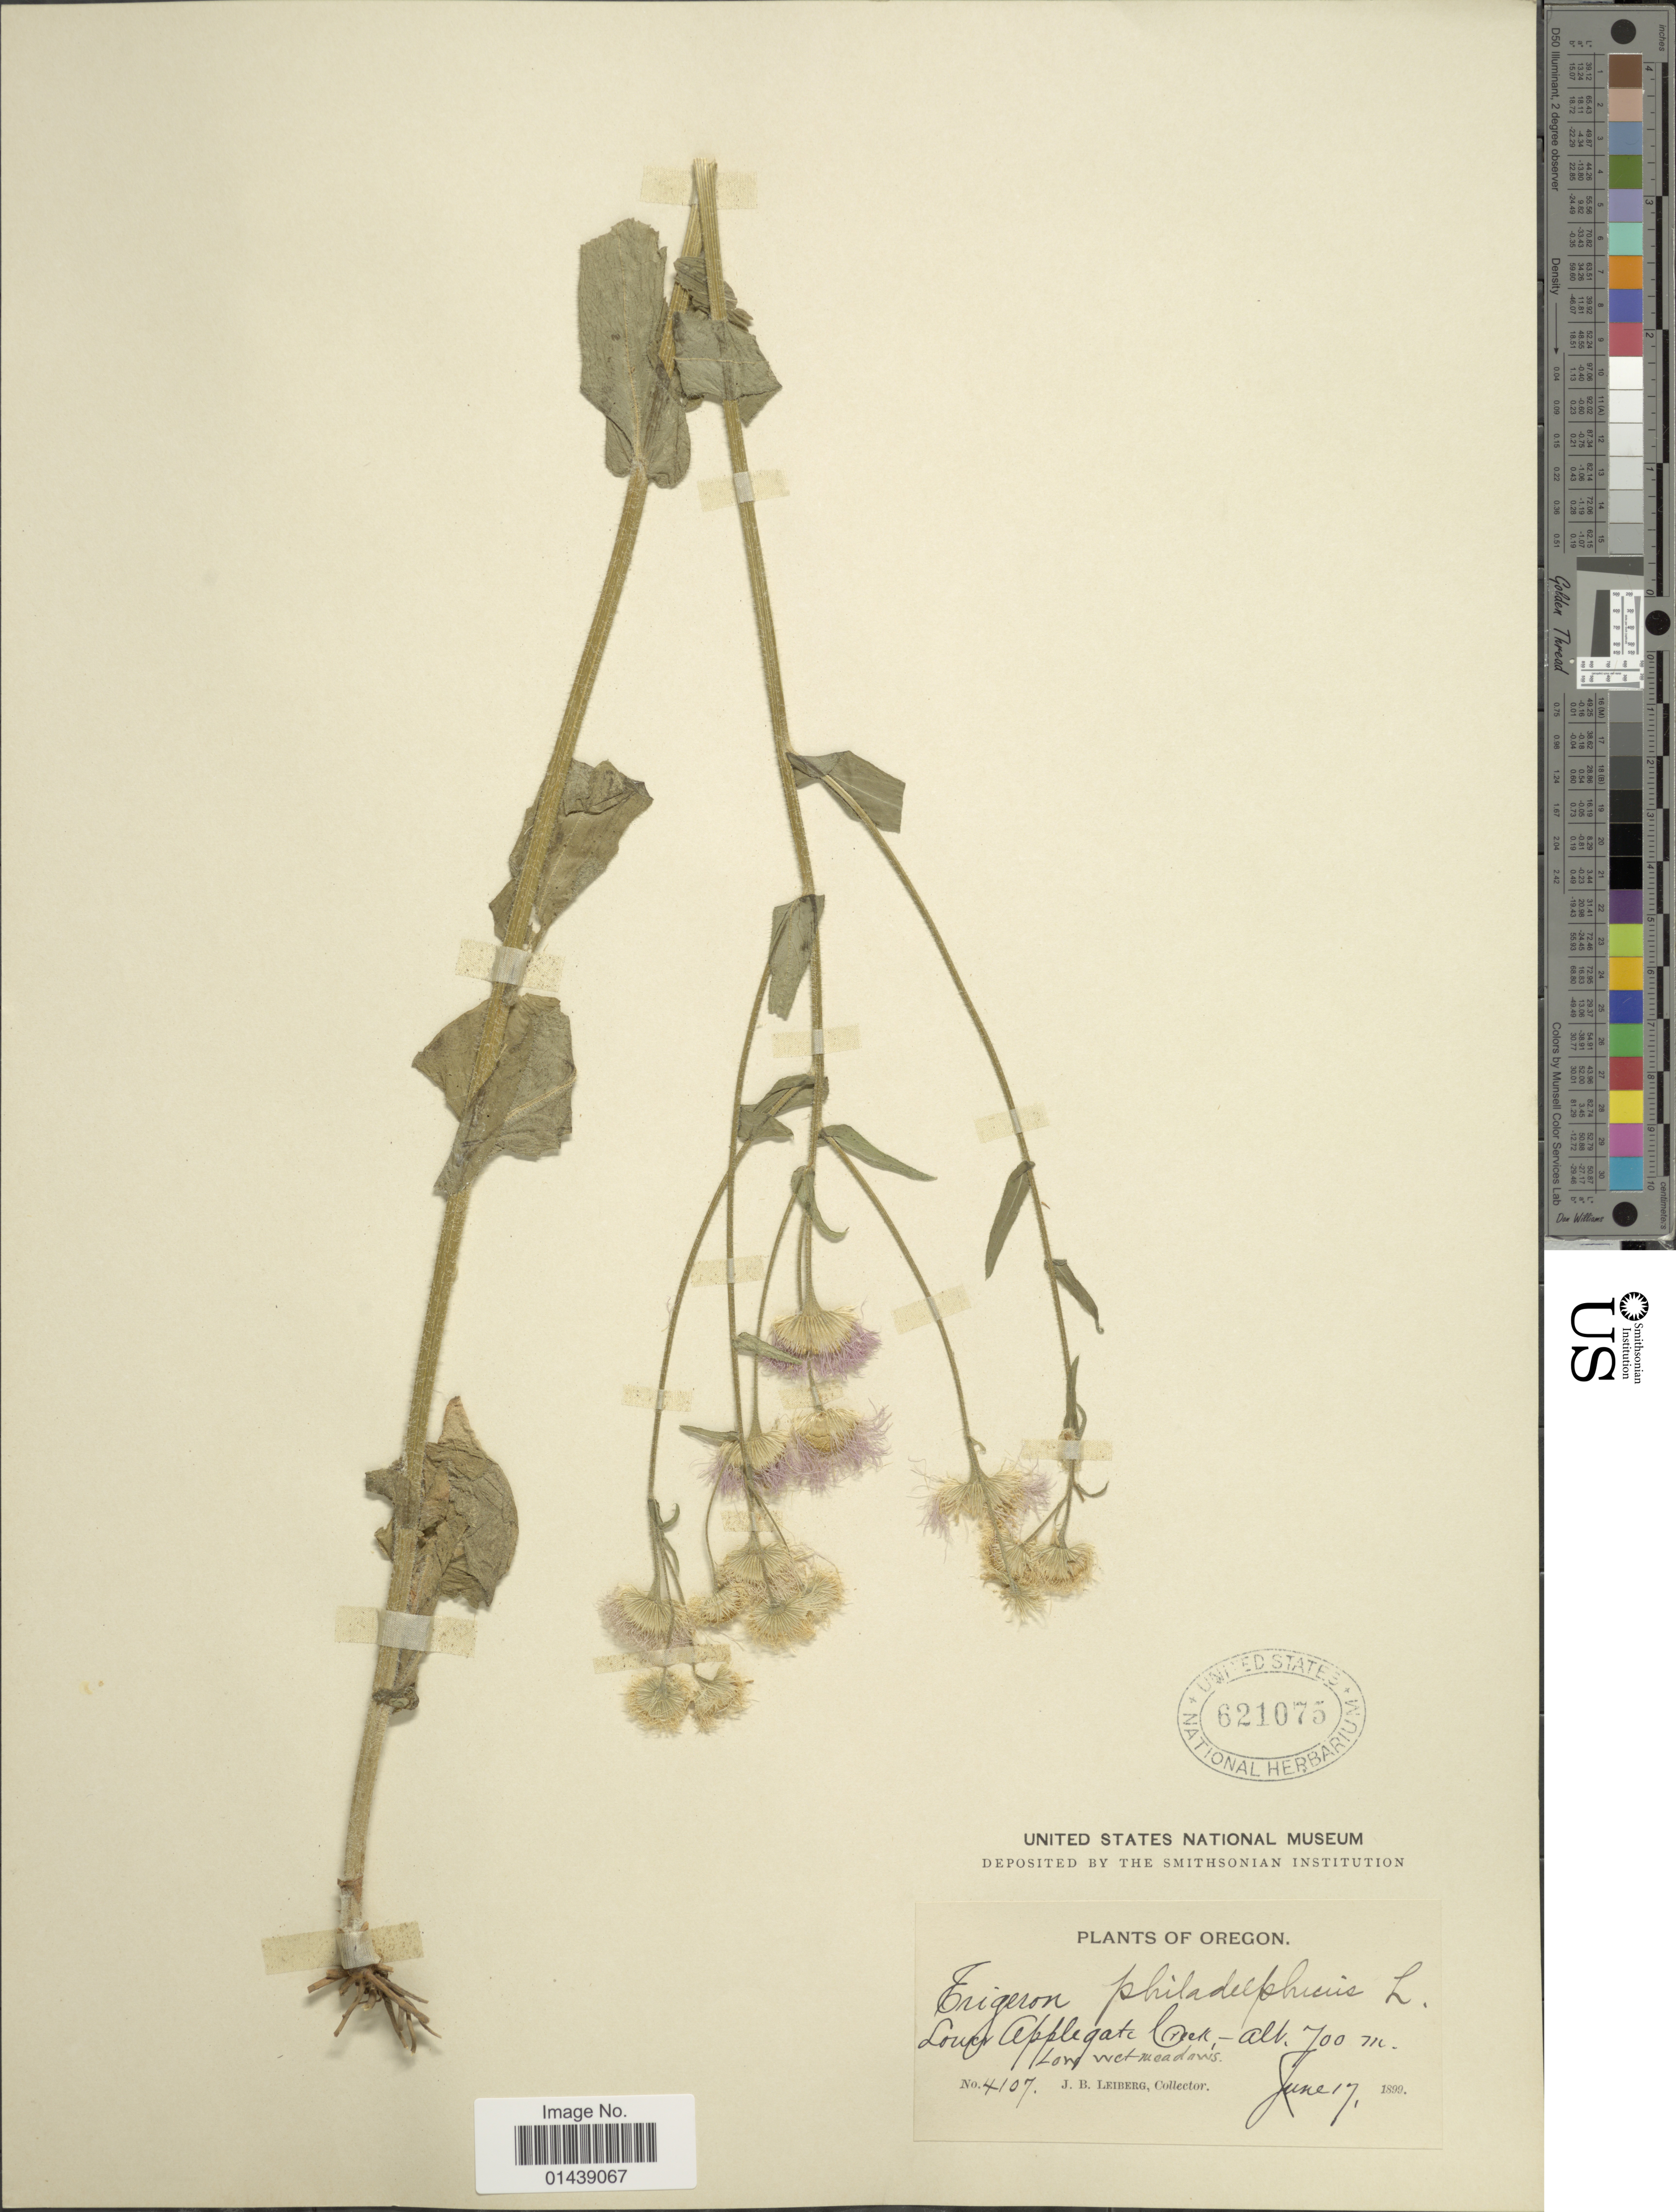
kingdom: Plantae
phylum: Tracheophyta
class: Magnoliopsida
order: Asterales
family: Asteraceae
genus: Erigeron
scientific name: Erigeron philadelphicus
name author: L.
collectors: J. B. Leiberg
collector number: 4107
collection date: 1899-06-17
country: United States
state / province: Oregon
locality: Louch Applegate Creek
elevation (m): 700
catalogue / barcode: US 621075